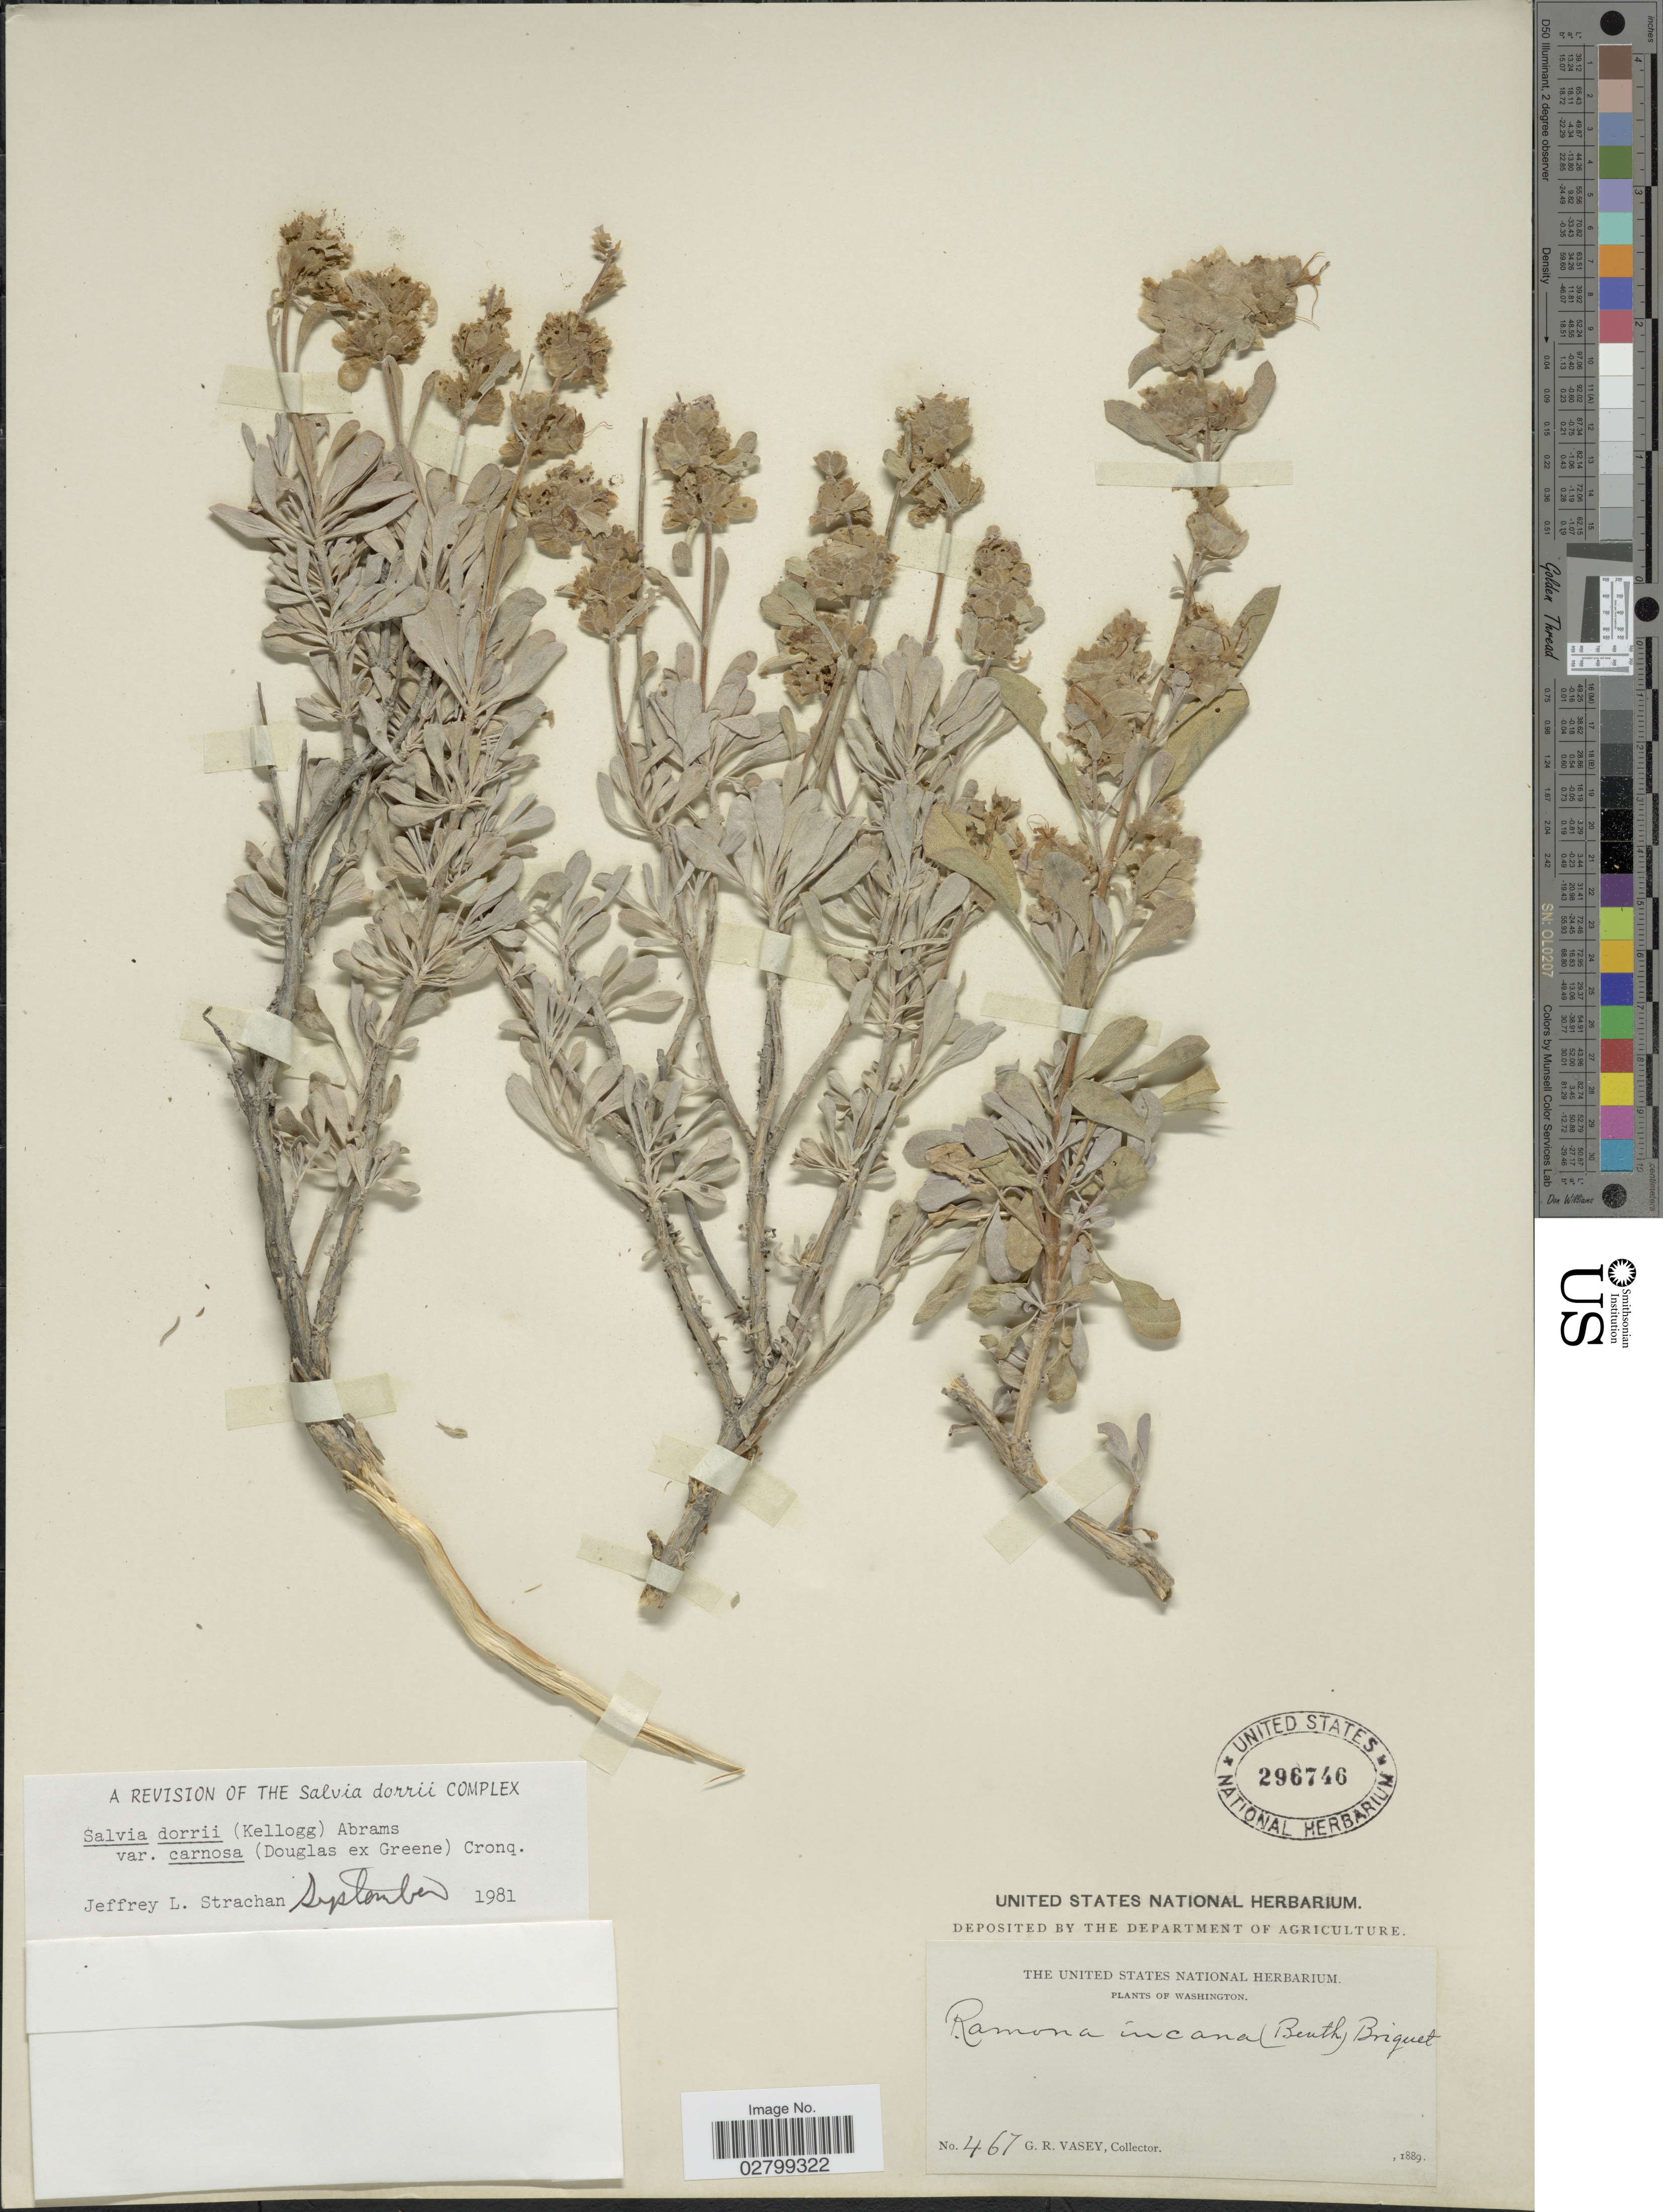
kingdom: Plantae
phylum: Tracheophyta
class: Magnoliopsida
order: Lamiales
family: Lamiaceae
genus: Salvia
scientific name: Salvia dorrii var. carnosa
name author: (Dougl.) Abrams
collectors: G. R. Vasey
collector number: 467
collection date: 1889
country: United States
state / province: Washington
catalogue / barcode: US 296746